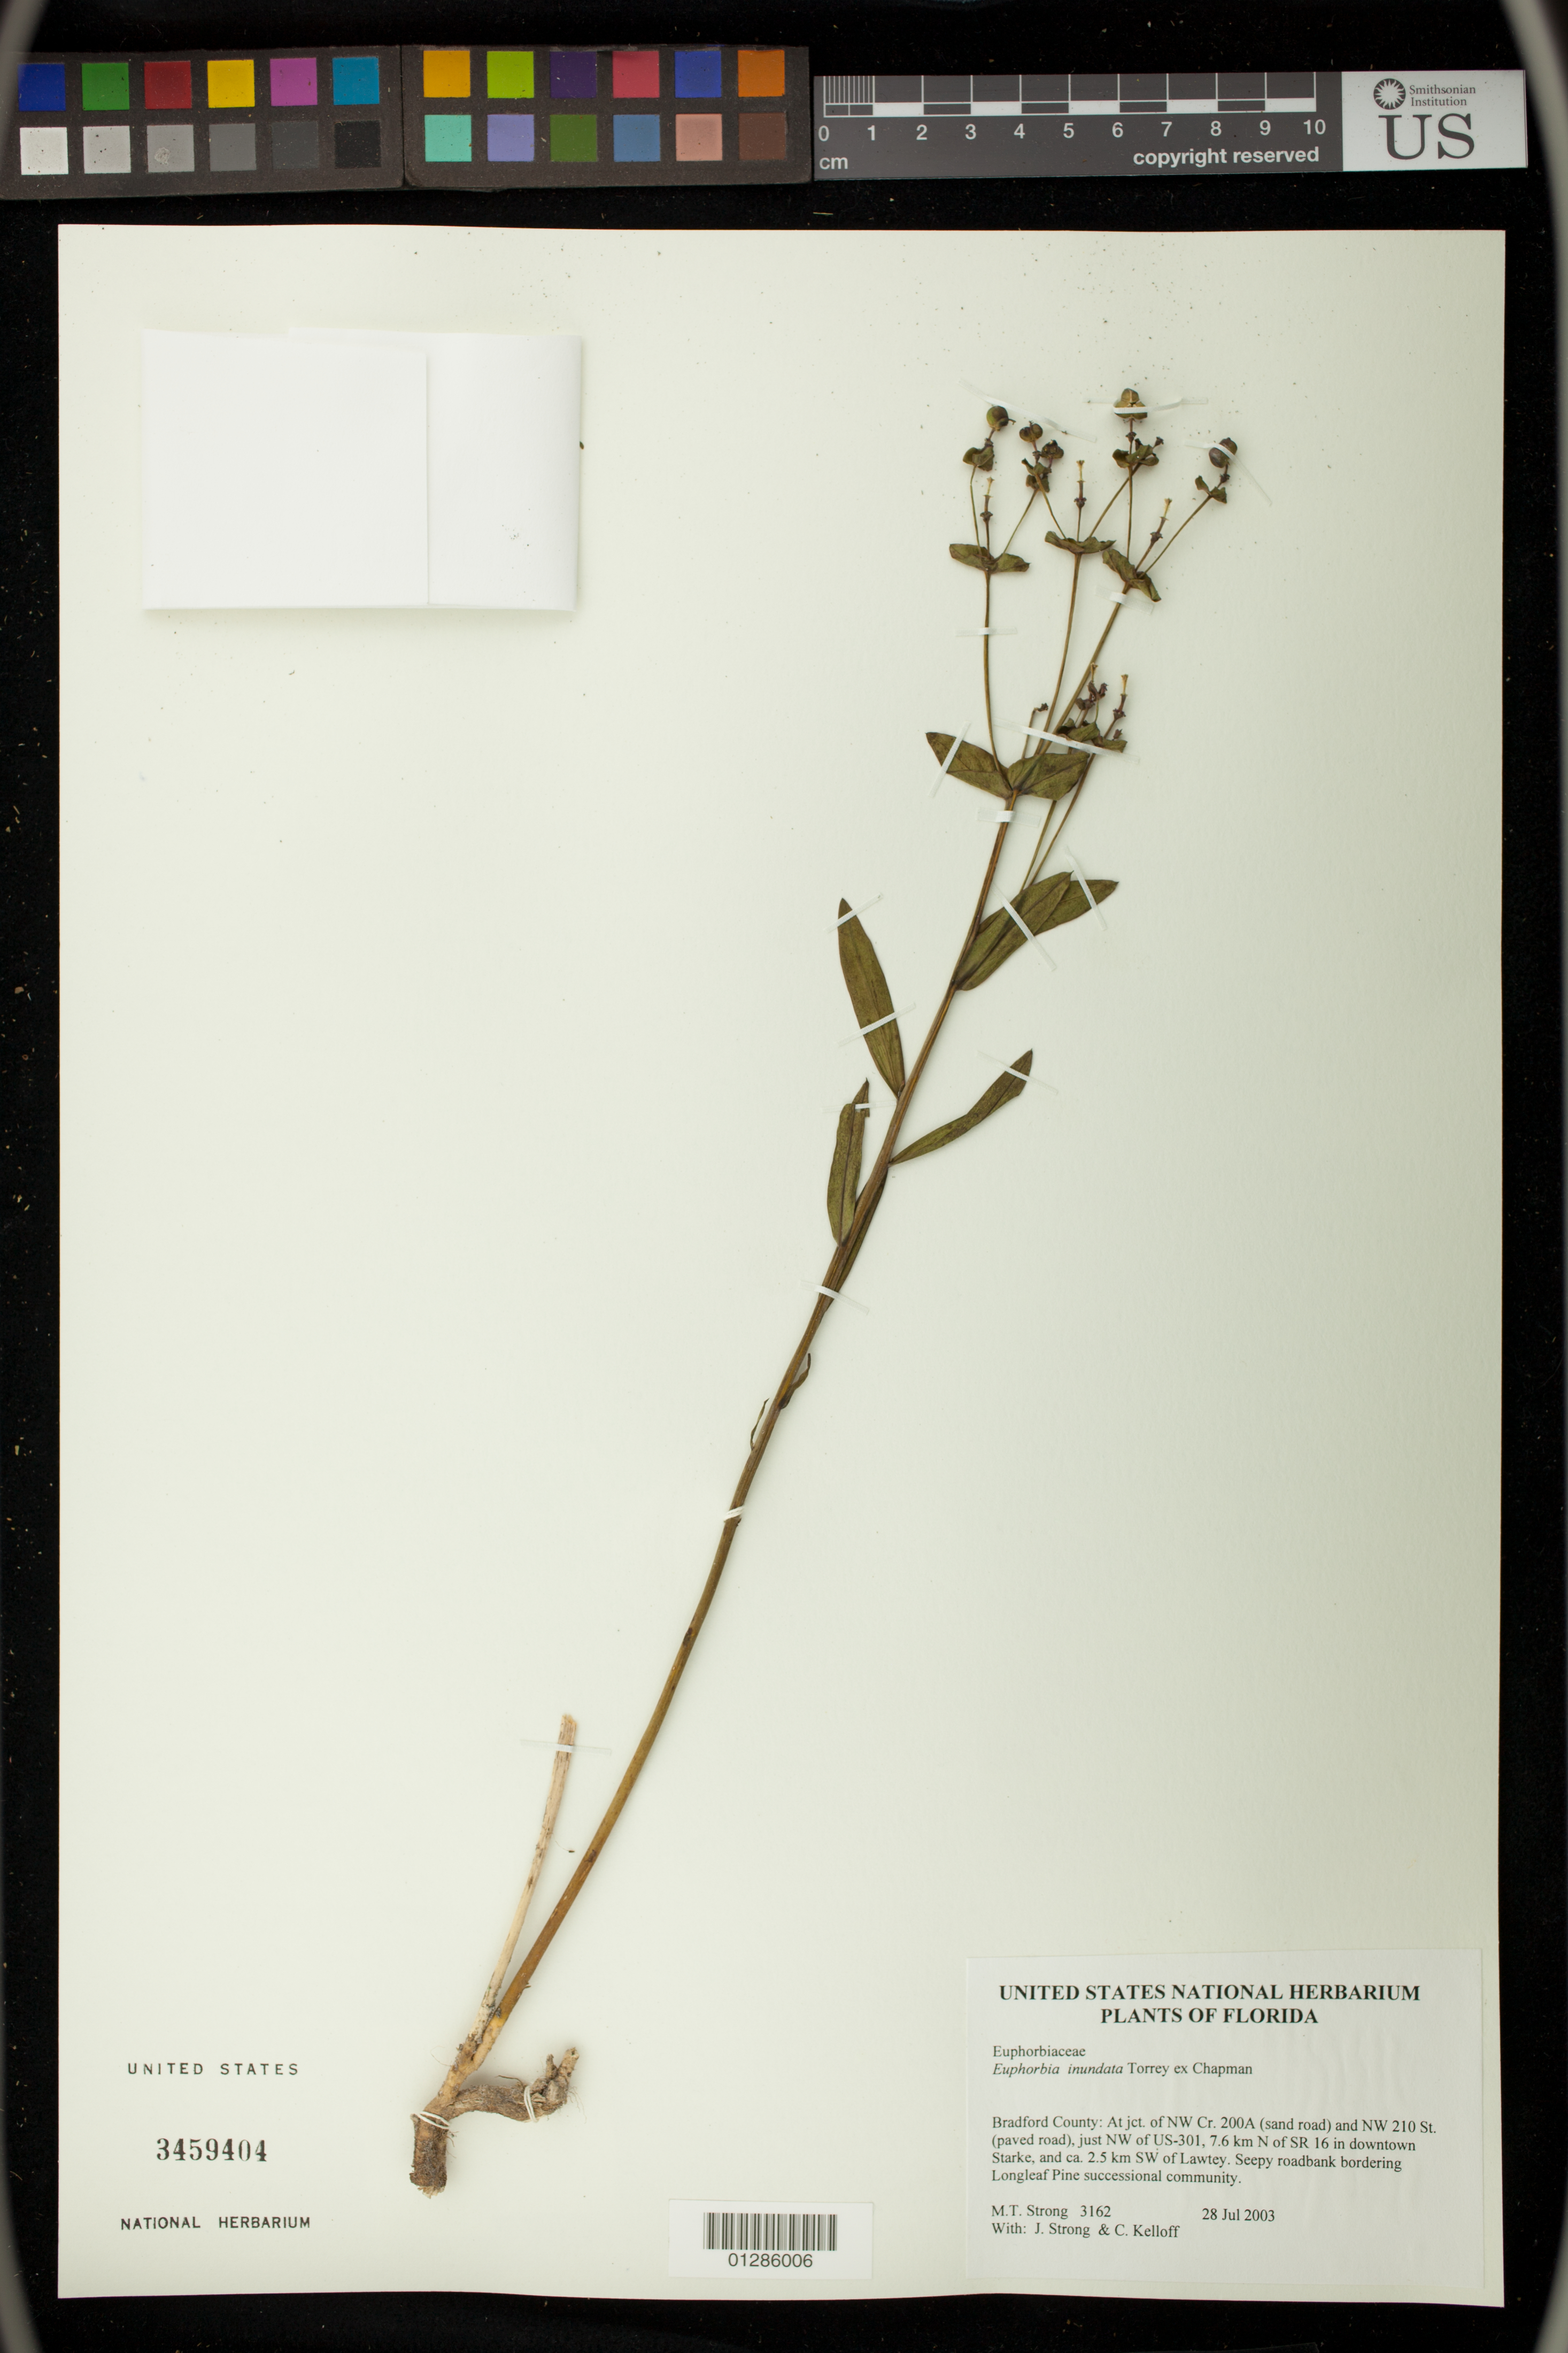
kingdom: Plantae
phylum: Tracheophyta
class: Magnoliopsida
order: Malpighiales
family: Euphorbiaceae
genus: Euphorbia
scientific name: Euphorbia inundata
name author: Torr. & Chapm.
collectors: M. T. Strong, J. L. Strong & C. L. Kelloff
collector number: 3162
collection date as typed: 28 Jul 2003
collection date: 2003-07-28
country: United States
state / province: Florida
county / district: Bradford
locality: At jct. of NW Cr. 200A (sand road) and NW 210 St. (paved road), just NW of US-301, 7.6 km N of SR 16 in downtown Starke, and ca. 2.5 km SW of Lawtey.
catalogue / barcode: US 3459404